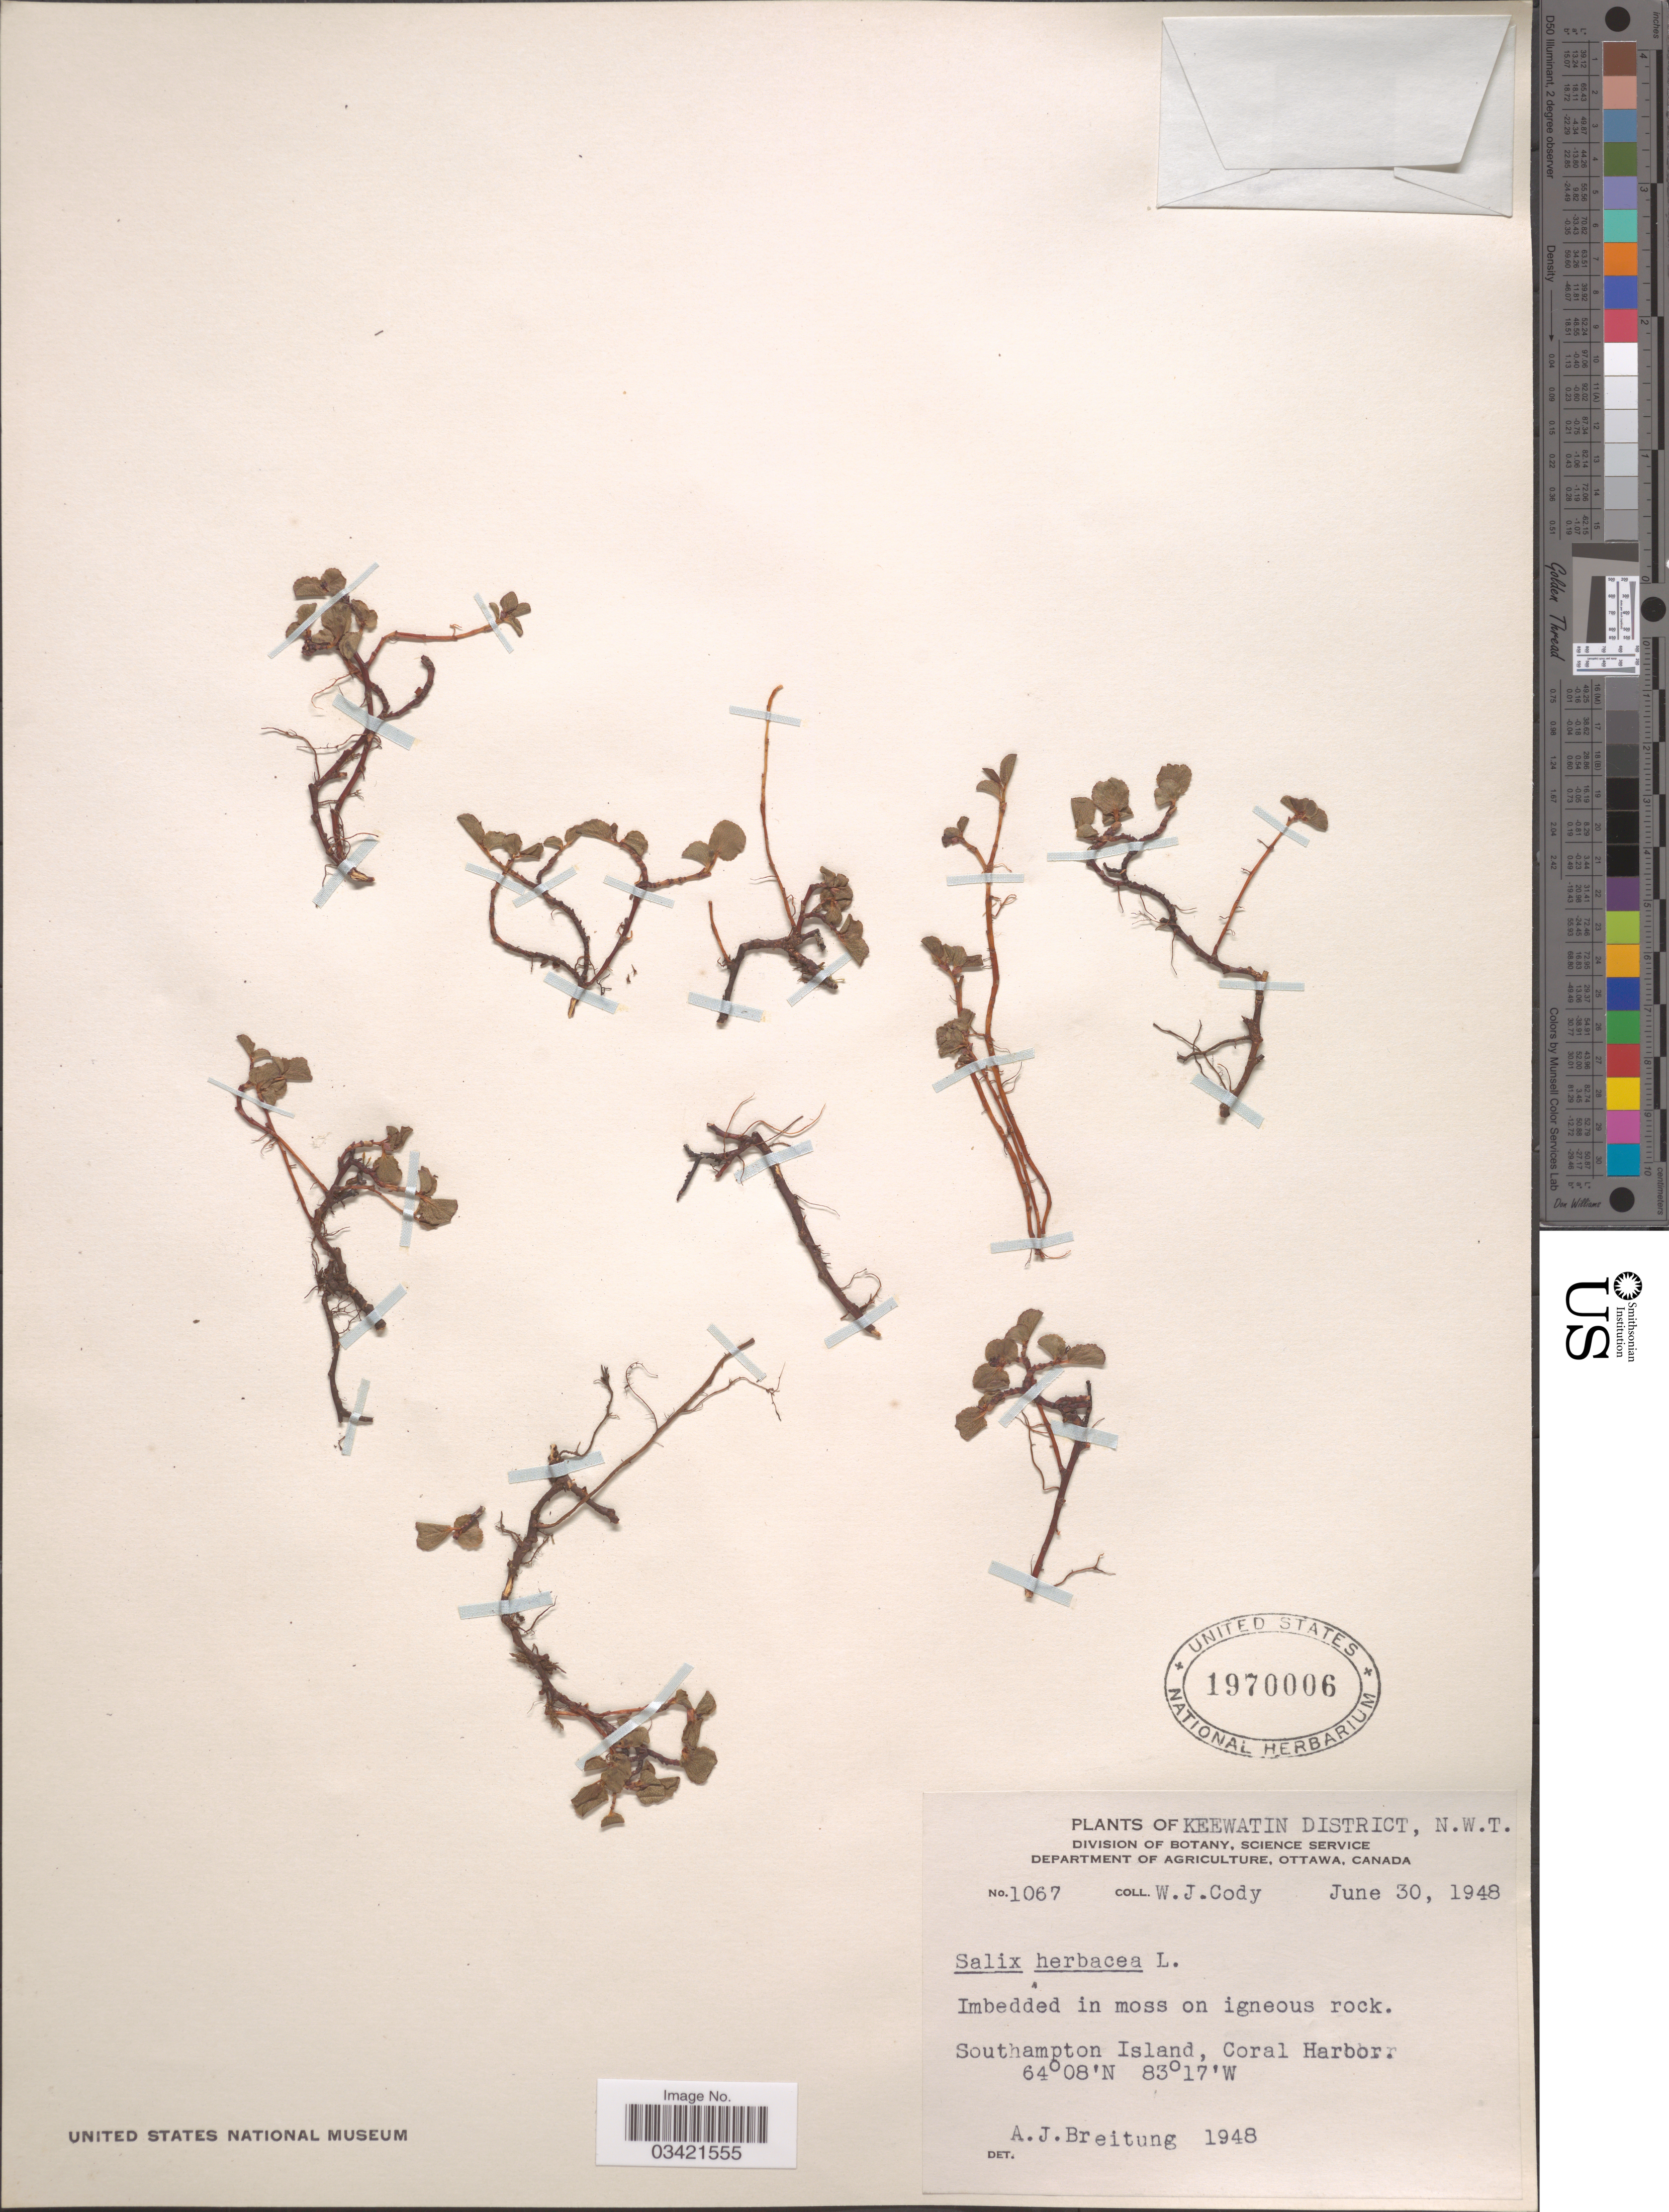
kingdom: Plantae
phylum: Tracheophyta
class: Magnoliopsida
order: Malpighiales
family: Salicaceae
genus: Salix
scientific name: Salix herbacea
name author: L.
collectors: W. Cody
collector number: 1067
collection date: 1948-06-30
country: Canada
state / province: Northwest Territories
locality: Keewatin District. Southampton Island, Coral Harbor.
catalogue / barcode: US 1970006